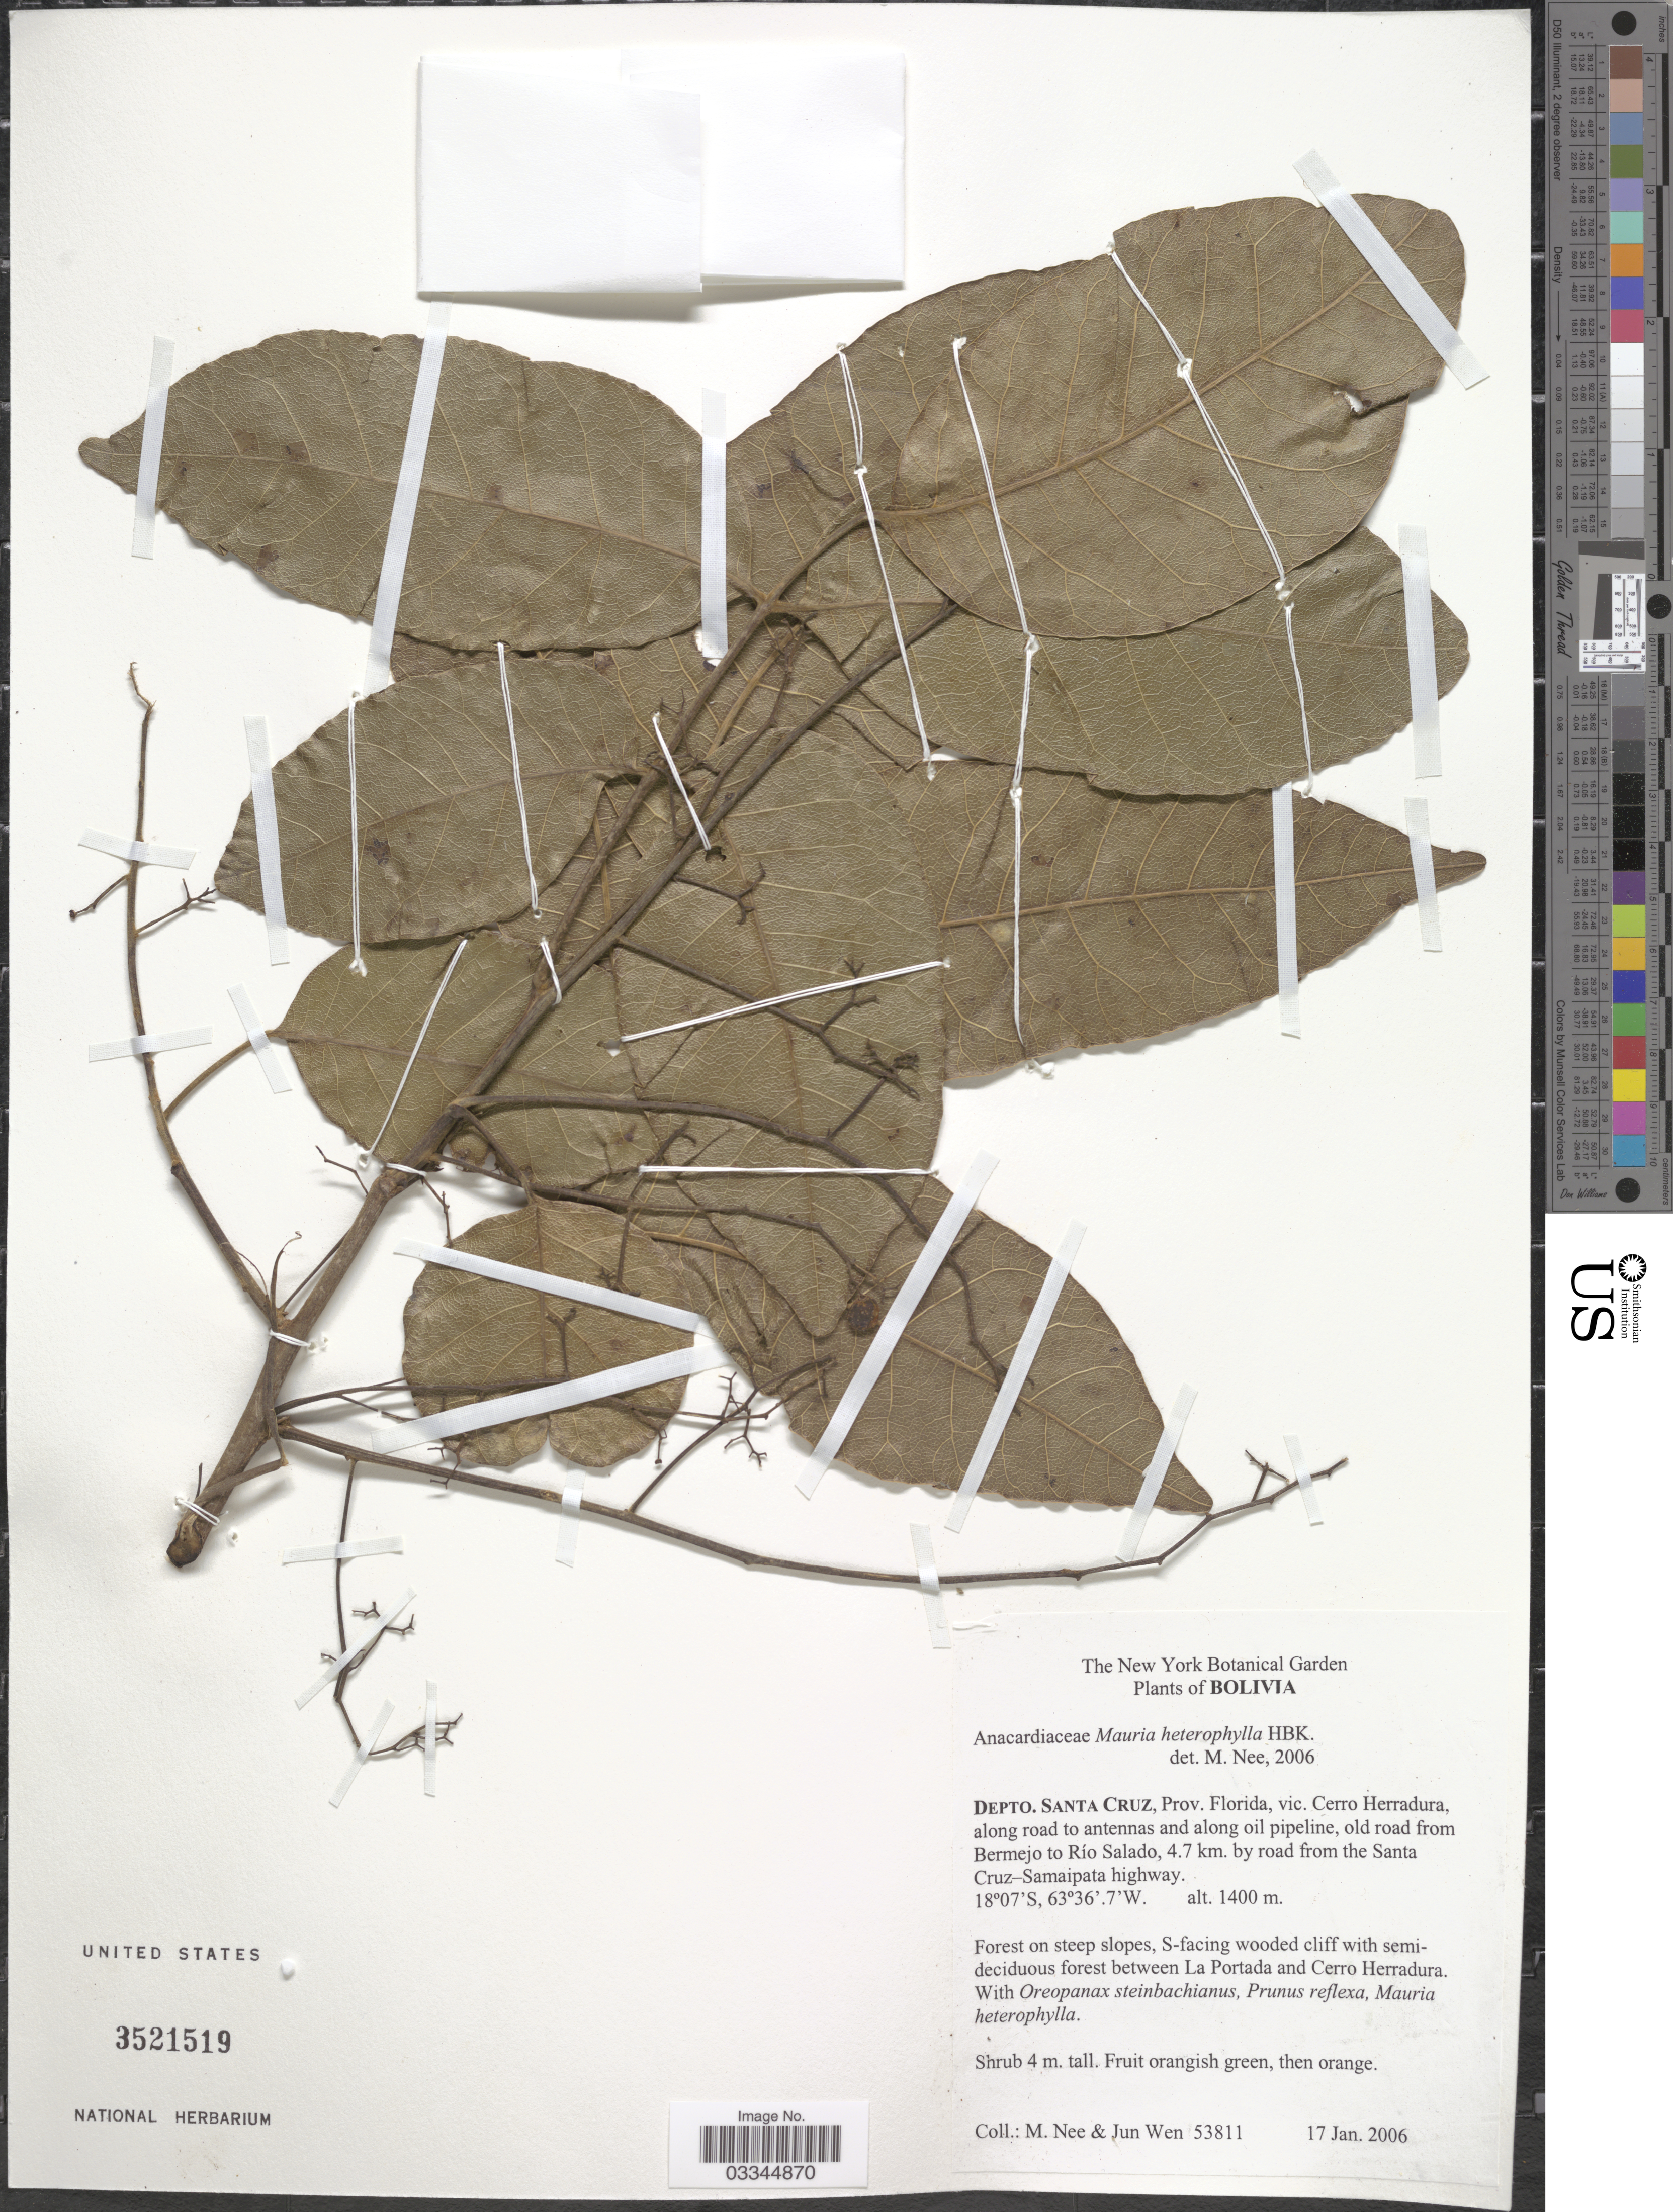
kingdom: Plantae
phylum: Tracheophyta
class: Magnoliopsida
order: Sapindales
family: Anacardiaceae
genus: Mauria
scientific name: Mauria heterophylla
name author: Kunth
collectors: M. Nee & J. Wen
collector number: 53811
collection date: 2006-01-17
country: Bolivia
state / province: Santa Cruz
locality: Depto. Santa Cruz, Prov. Florida, vic. Cerro Herradura, along road to antennas and along oil pipeline, old road from Bermejo to Río Salado, 4.7 km. by road from the Santa Cruz-Samaipata highway. Forest on steep slopes, S-facing wooded cliff with semideciduous forest between La Portada and Cerro Herradura.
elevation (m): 1400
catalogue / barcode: US 3521519